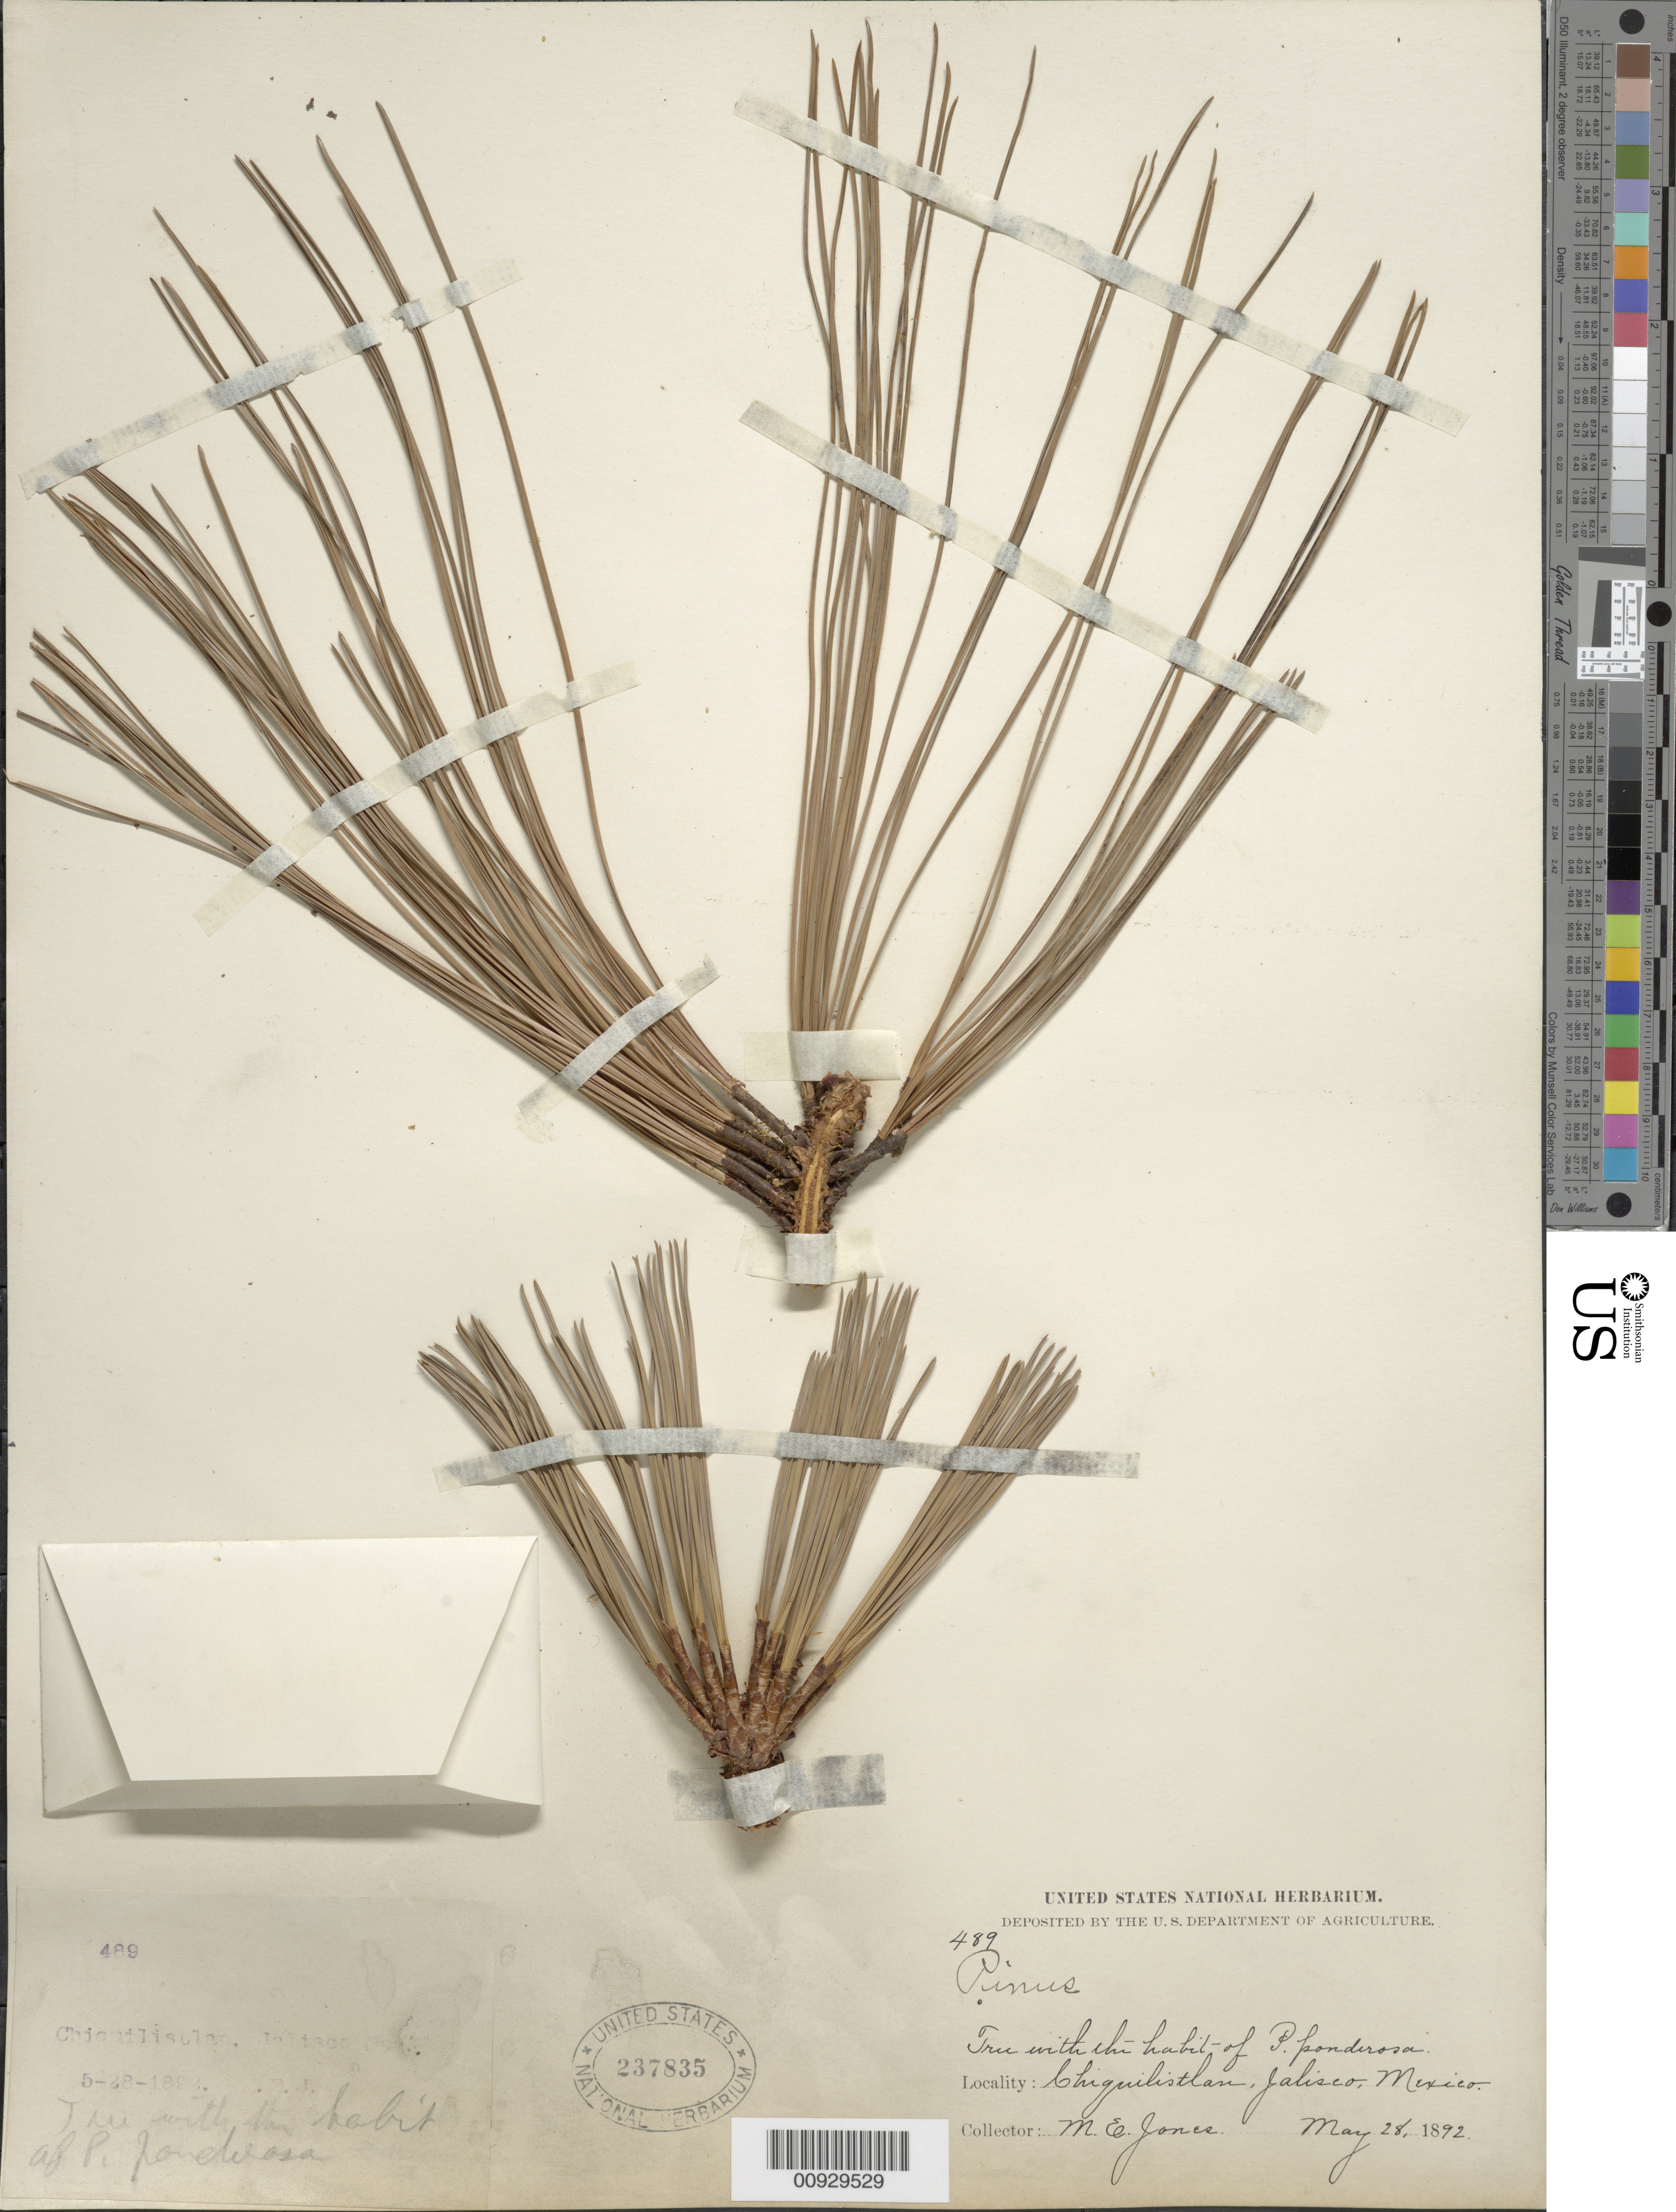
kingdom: Plantae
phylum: Tracheophyta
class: Pinopsida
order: Pinales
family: Pinaceae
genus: Pinus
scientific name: Pinus sp.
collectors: M. E. Jones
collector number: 489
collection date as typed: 28 May 1892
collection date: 1892-05-28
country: Mexico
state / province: Jalisco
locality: Chiquilistlan.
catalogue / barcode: US 237835